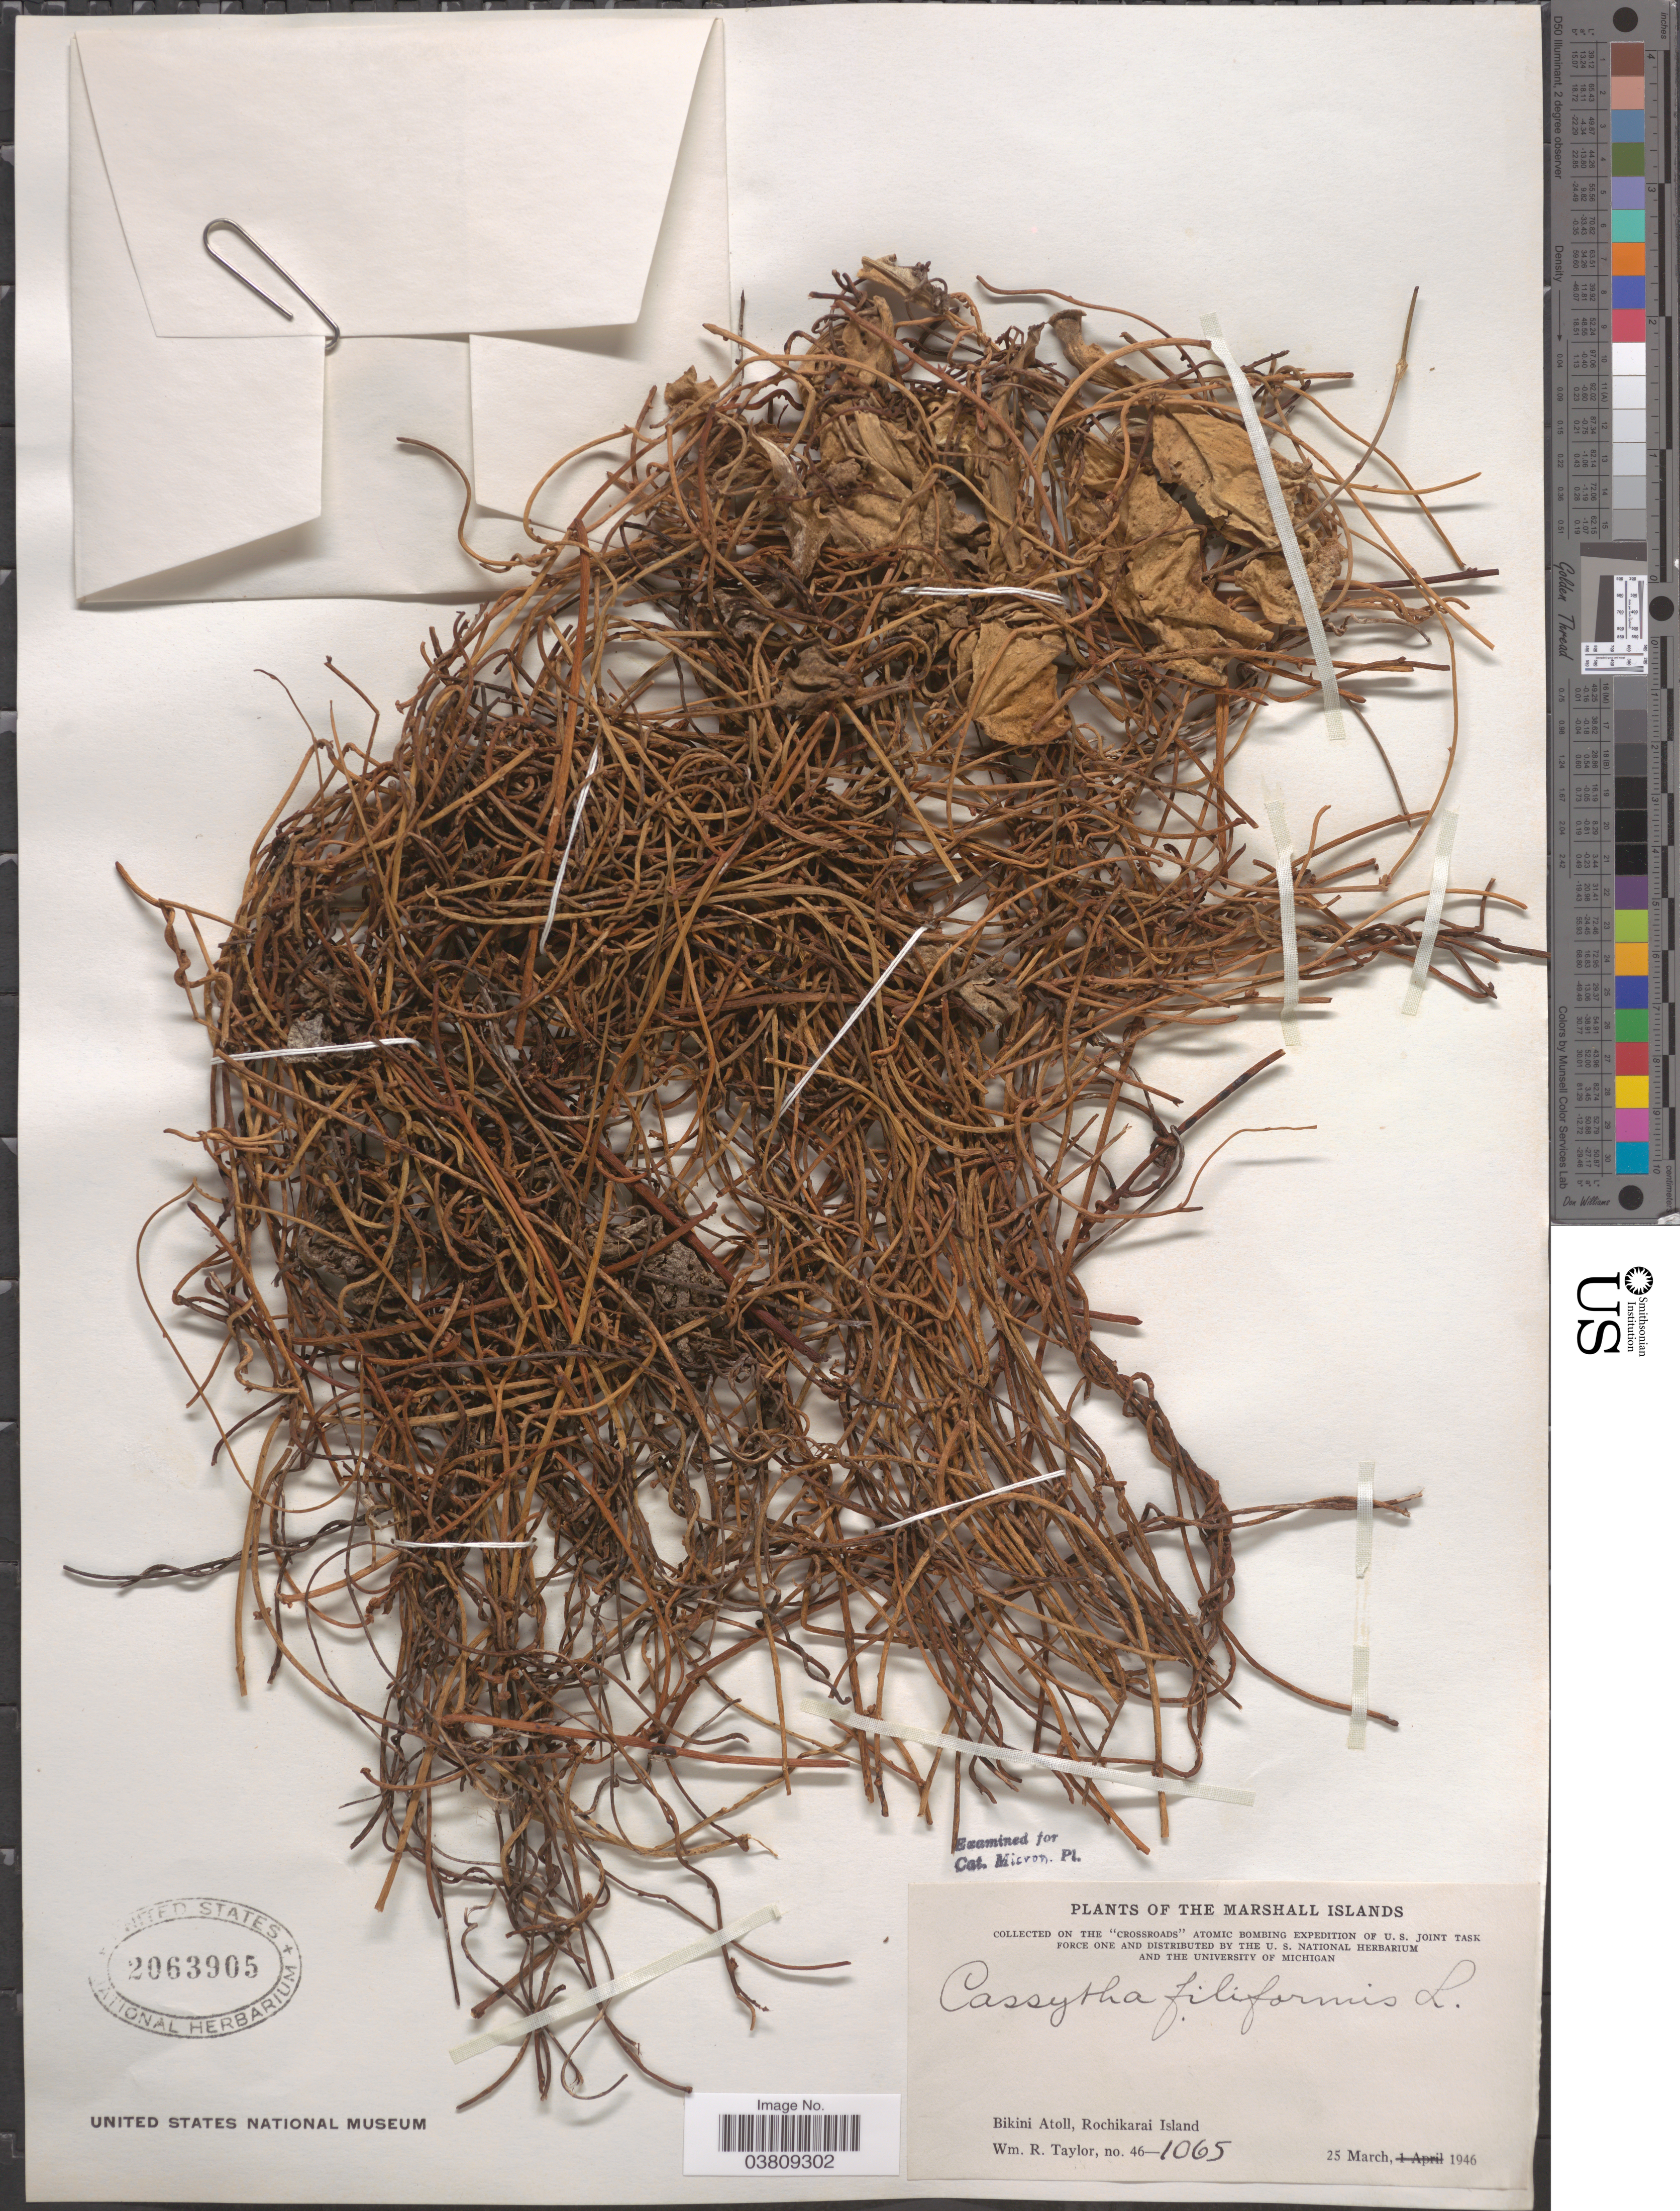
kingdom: Plantae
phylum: Tracheophyta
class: Magnoliopsida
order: Laurales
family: Lauraceae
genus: Cassytha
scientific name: Cassytha filiformis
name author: L.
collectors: W. R. Taylor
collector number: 46-1065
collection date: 1946-03-25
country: Marshall Islands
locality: Bikini Atoll, Rochikarai Island.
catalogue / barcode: US 2063905